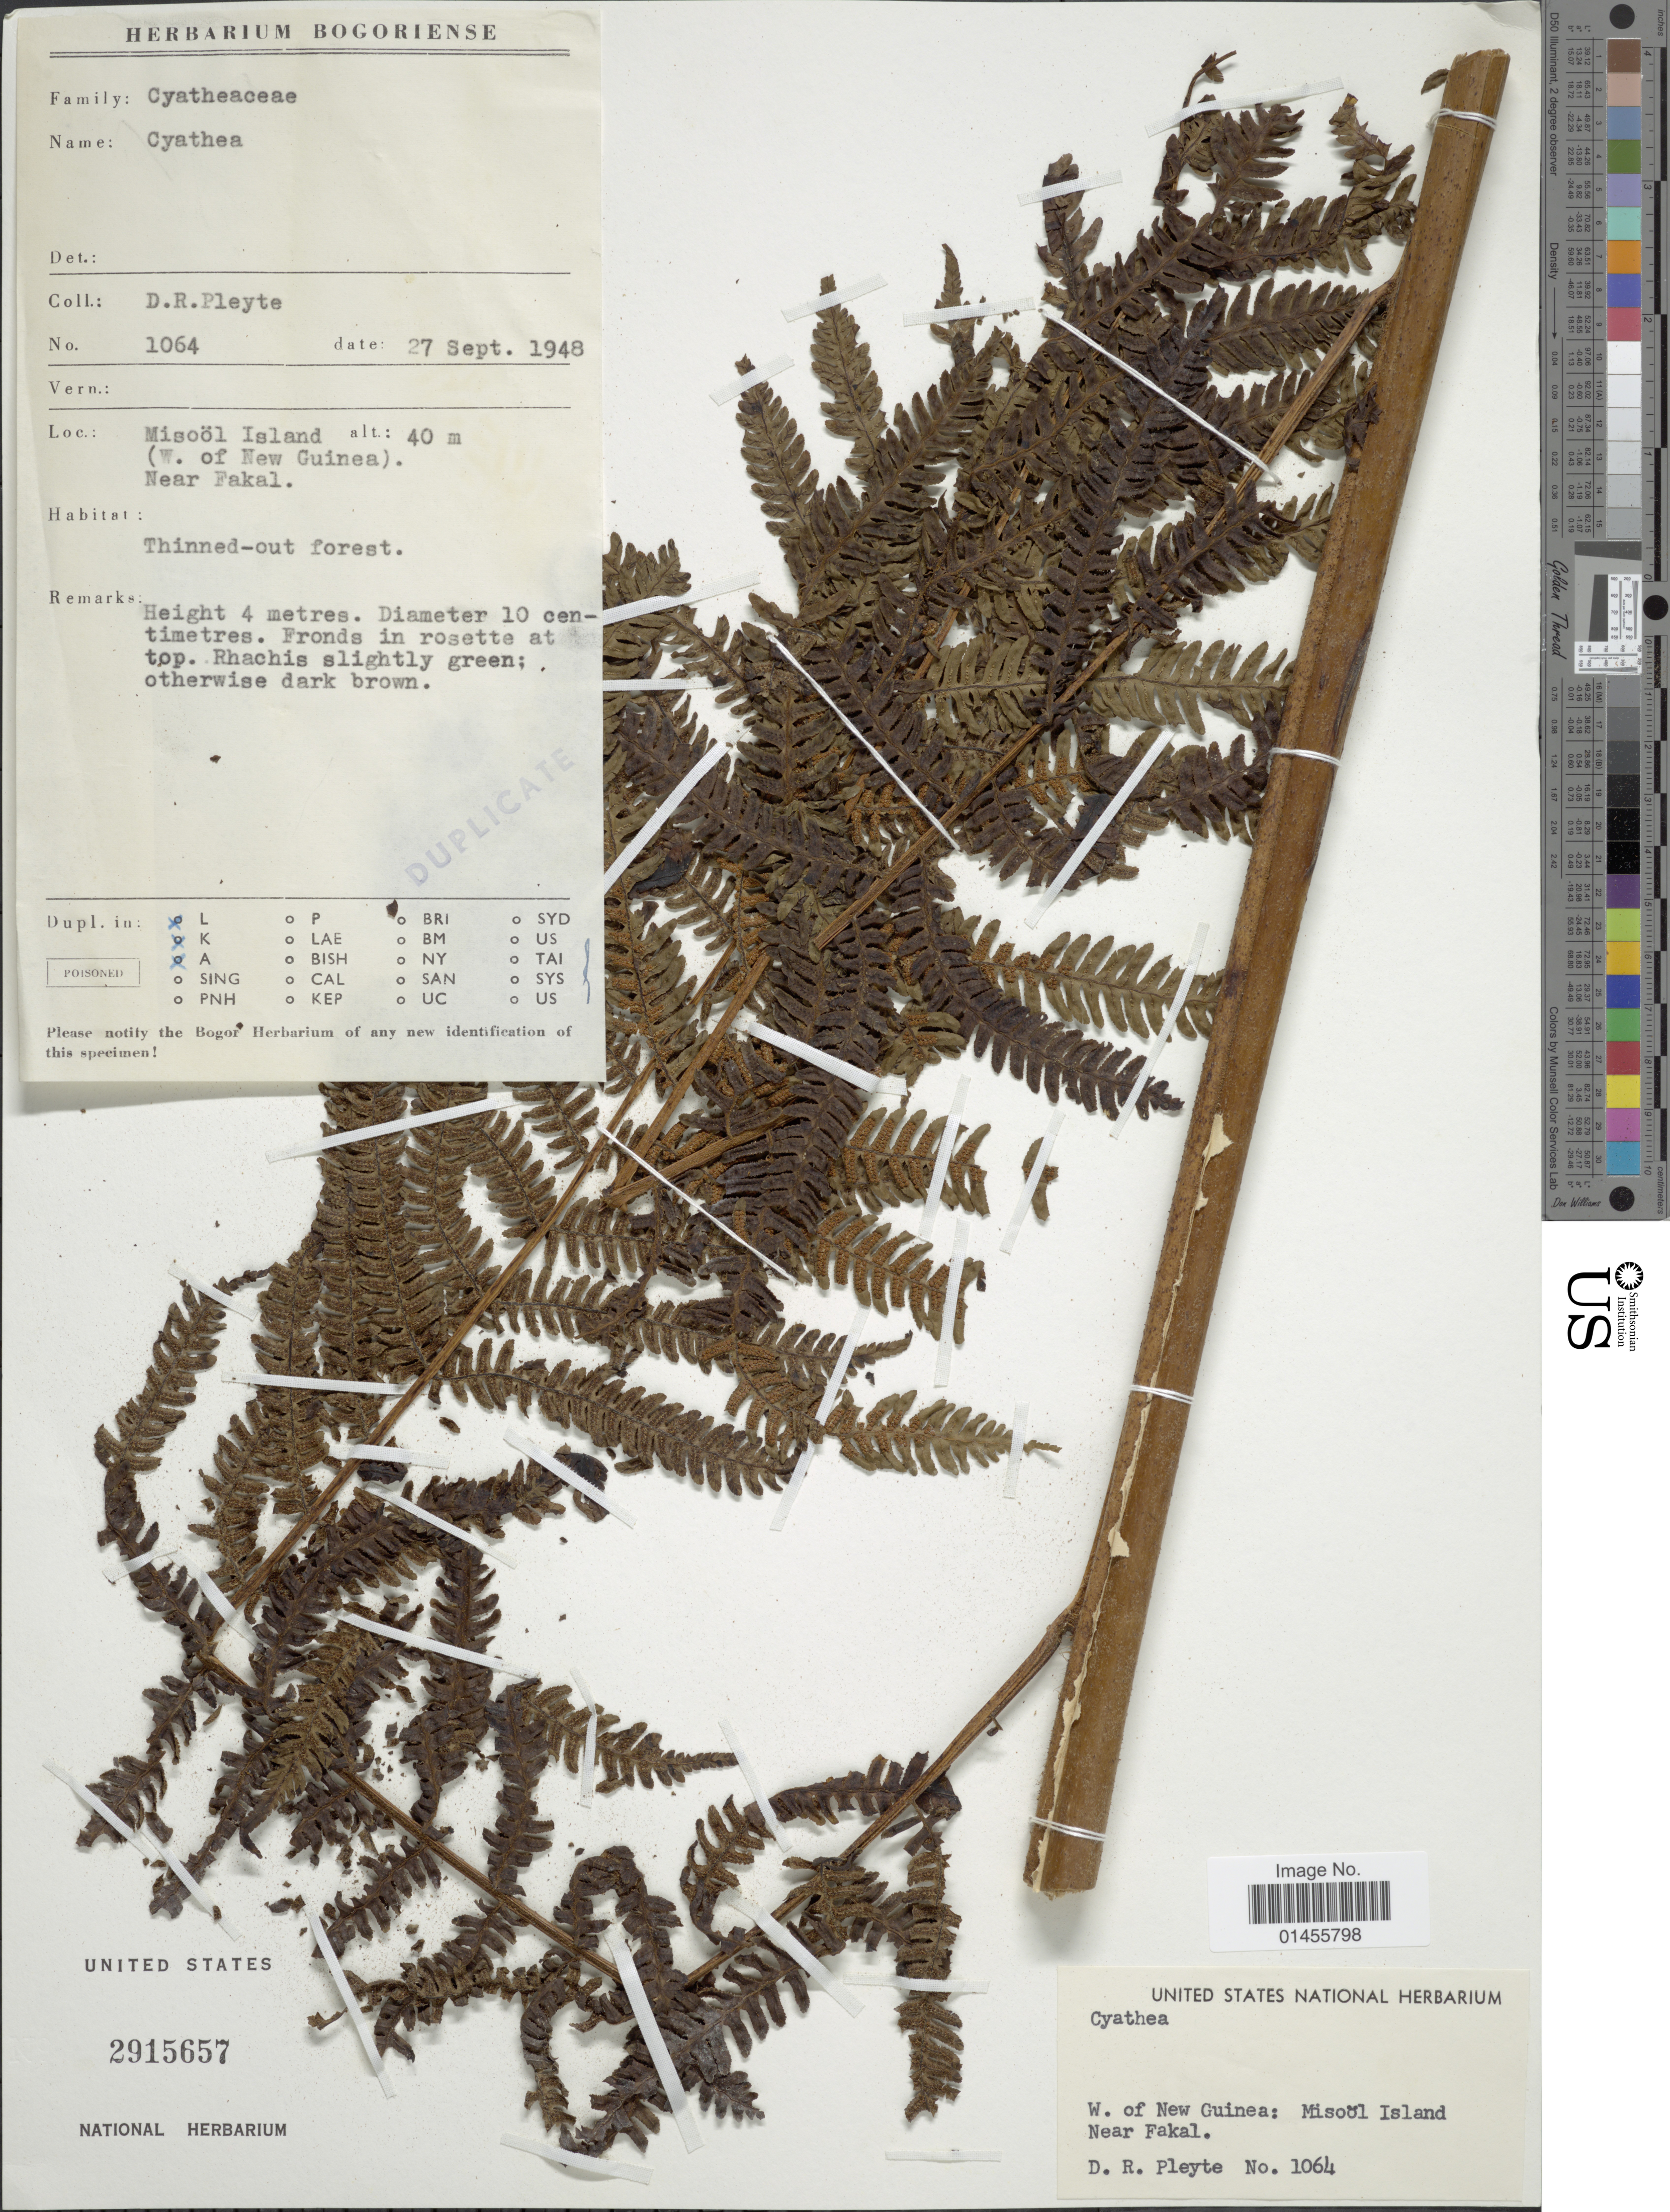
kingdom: Plantae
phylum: Tracheophyta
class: Polypodiopsida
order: Cyatheales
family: Cyatheaceae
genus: Alsophila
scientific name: Alsophila sp.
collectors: D. Pleyte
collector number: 1064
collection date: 1948-09-27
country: Indonesia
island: New Guinea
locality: W. of New Guinea: Missol Island, Near Fakal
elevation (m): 40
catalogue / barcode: US 2915657